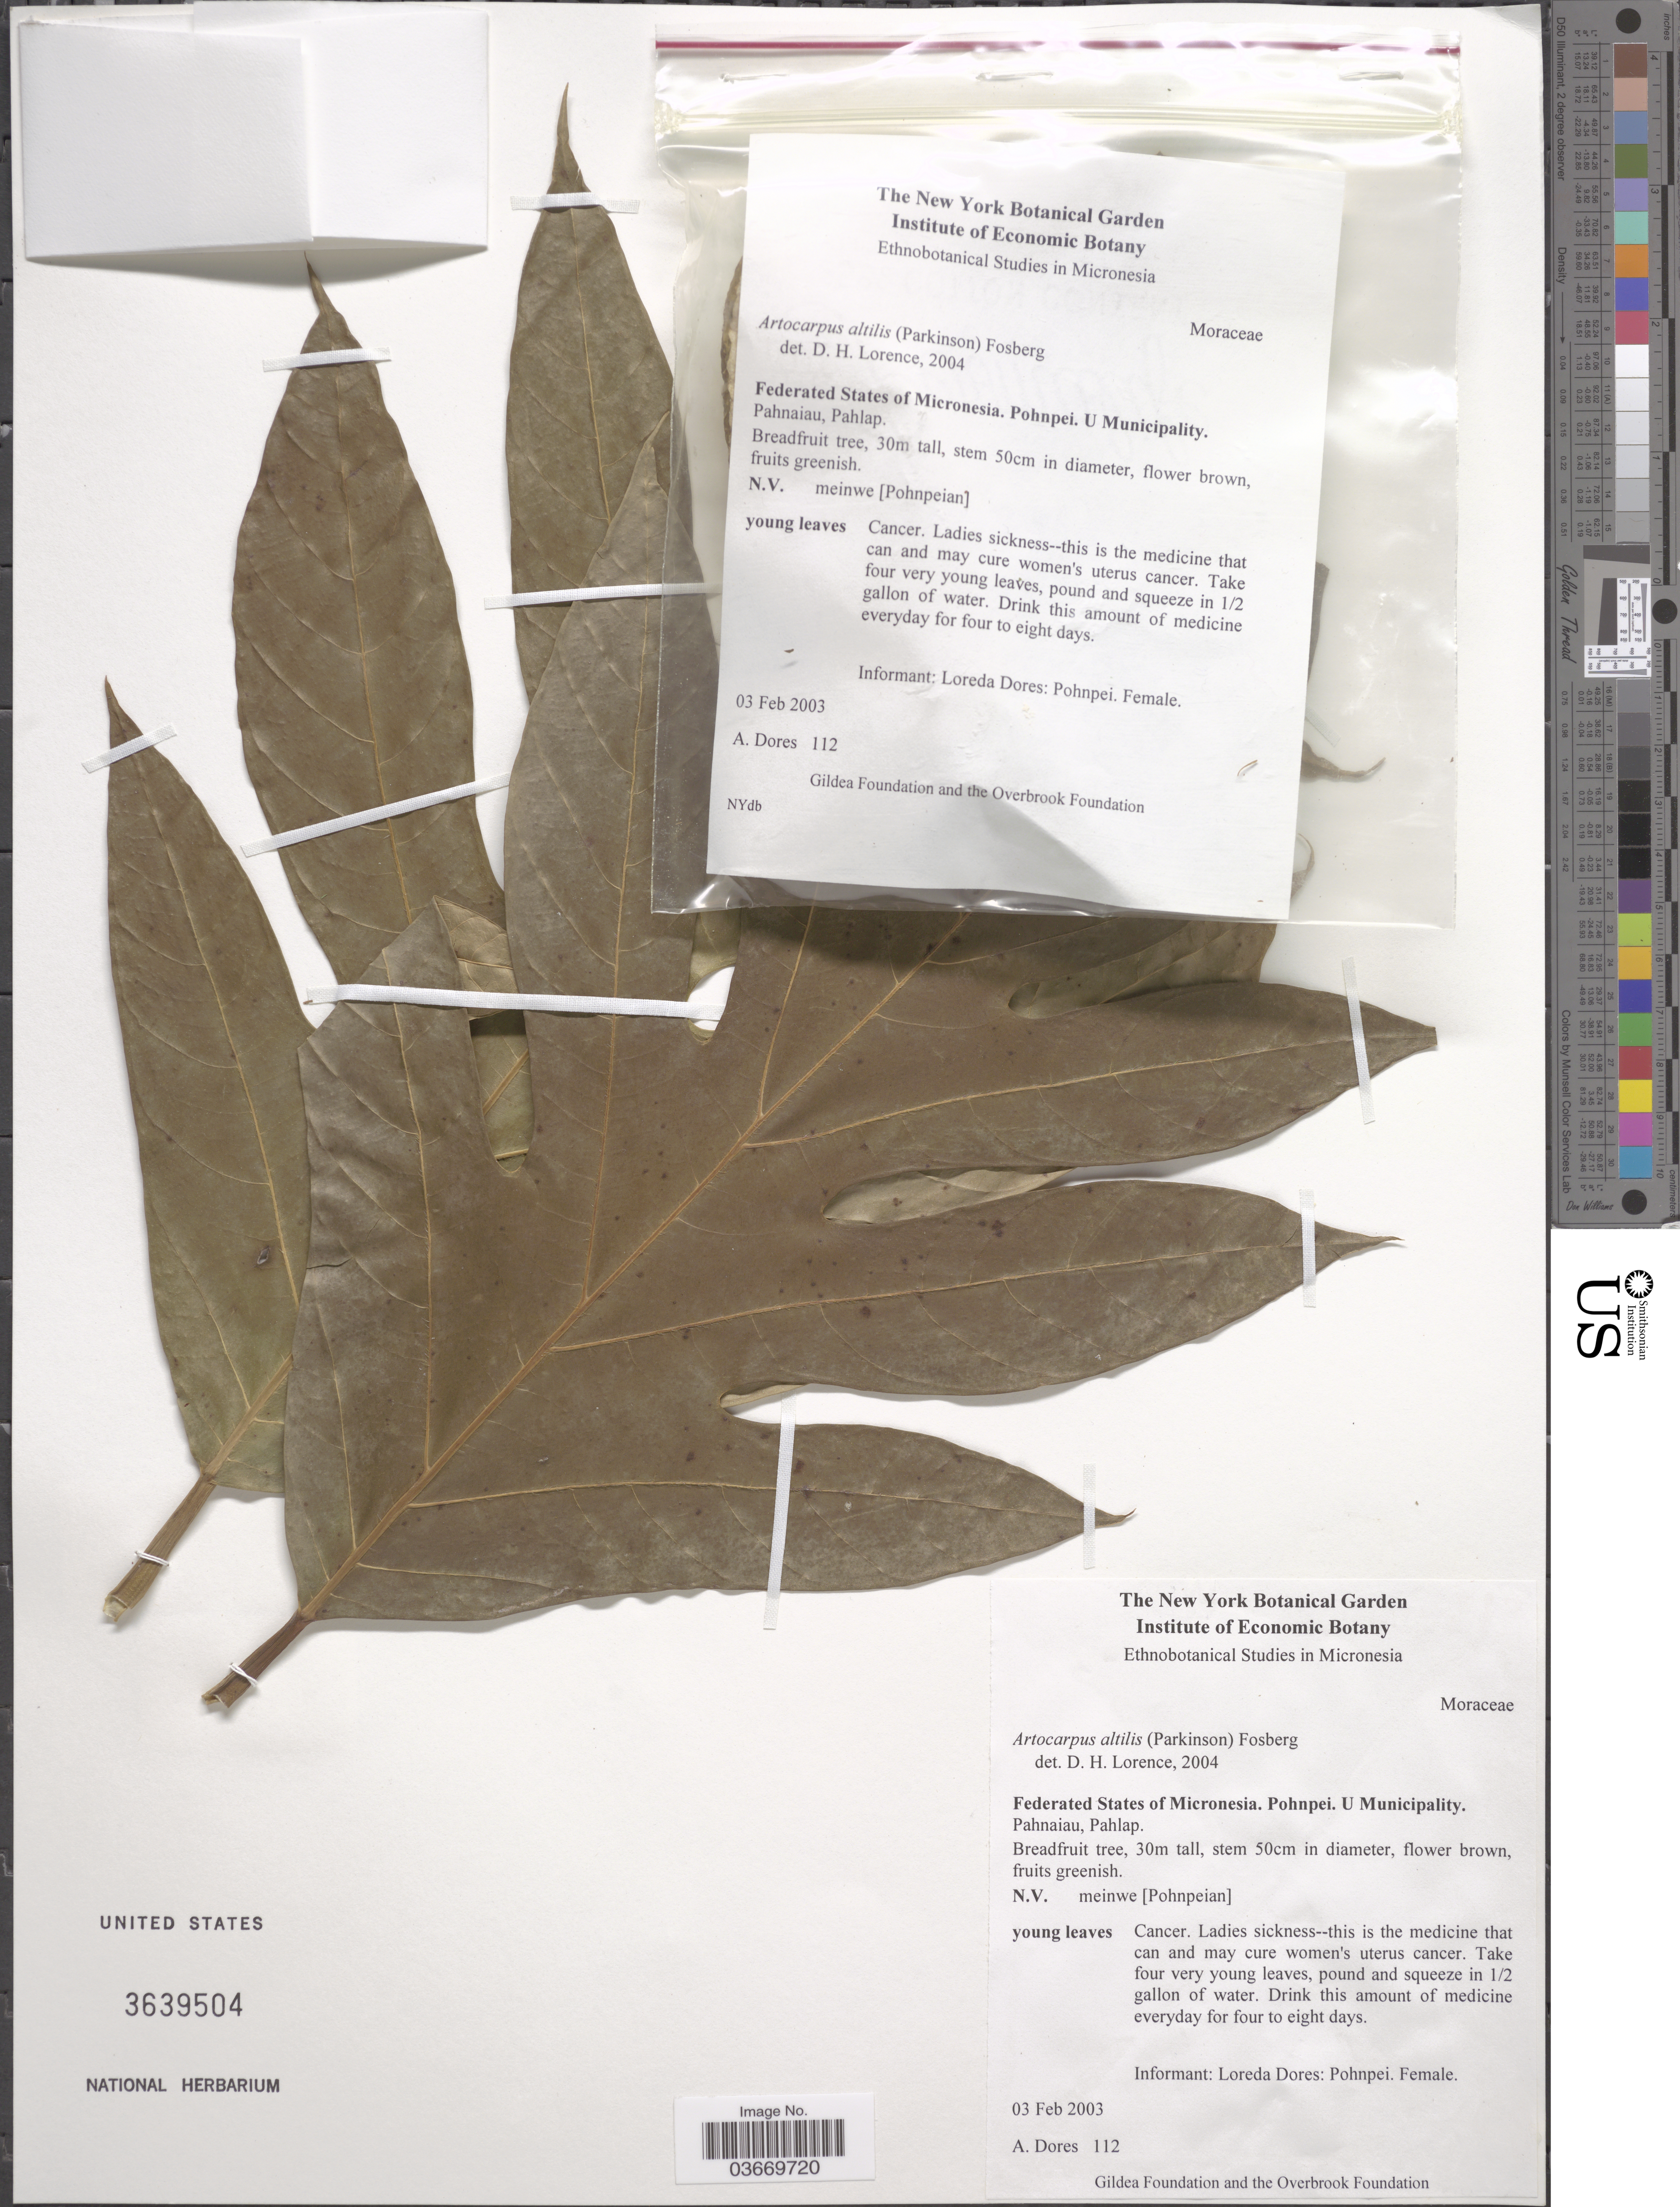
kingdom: Plantae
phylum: Tracheophyta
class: Magnoliopsida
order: Rosales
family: Moraceae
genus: Artocarpus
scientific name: Artocarpus altilis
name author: (Parkinson) Fosberg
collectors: A. Dores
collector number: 112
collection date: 2003-02-03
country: Micronesia, Federated States of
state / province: Pohnpei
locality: Federated States of Micronesia, Pohnpei. U Municipality. Pahnaiau, Pahlap.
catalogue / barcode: US 3639504